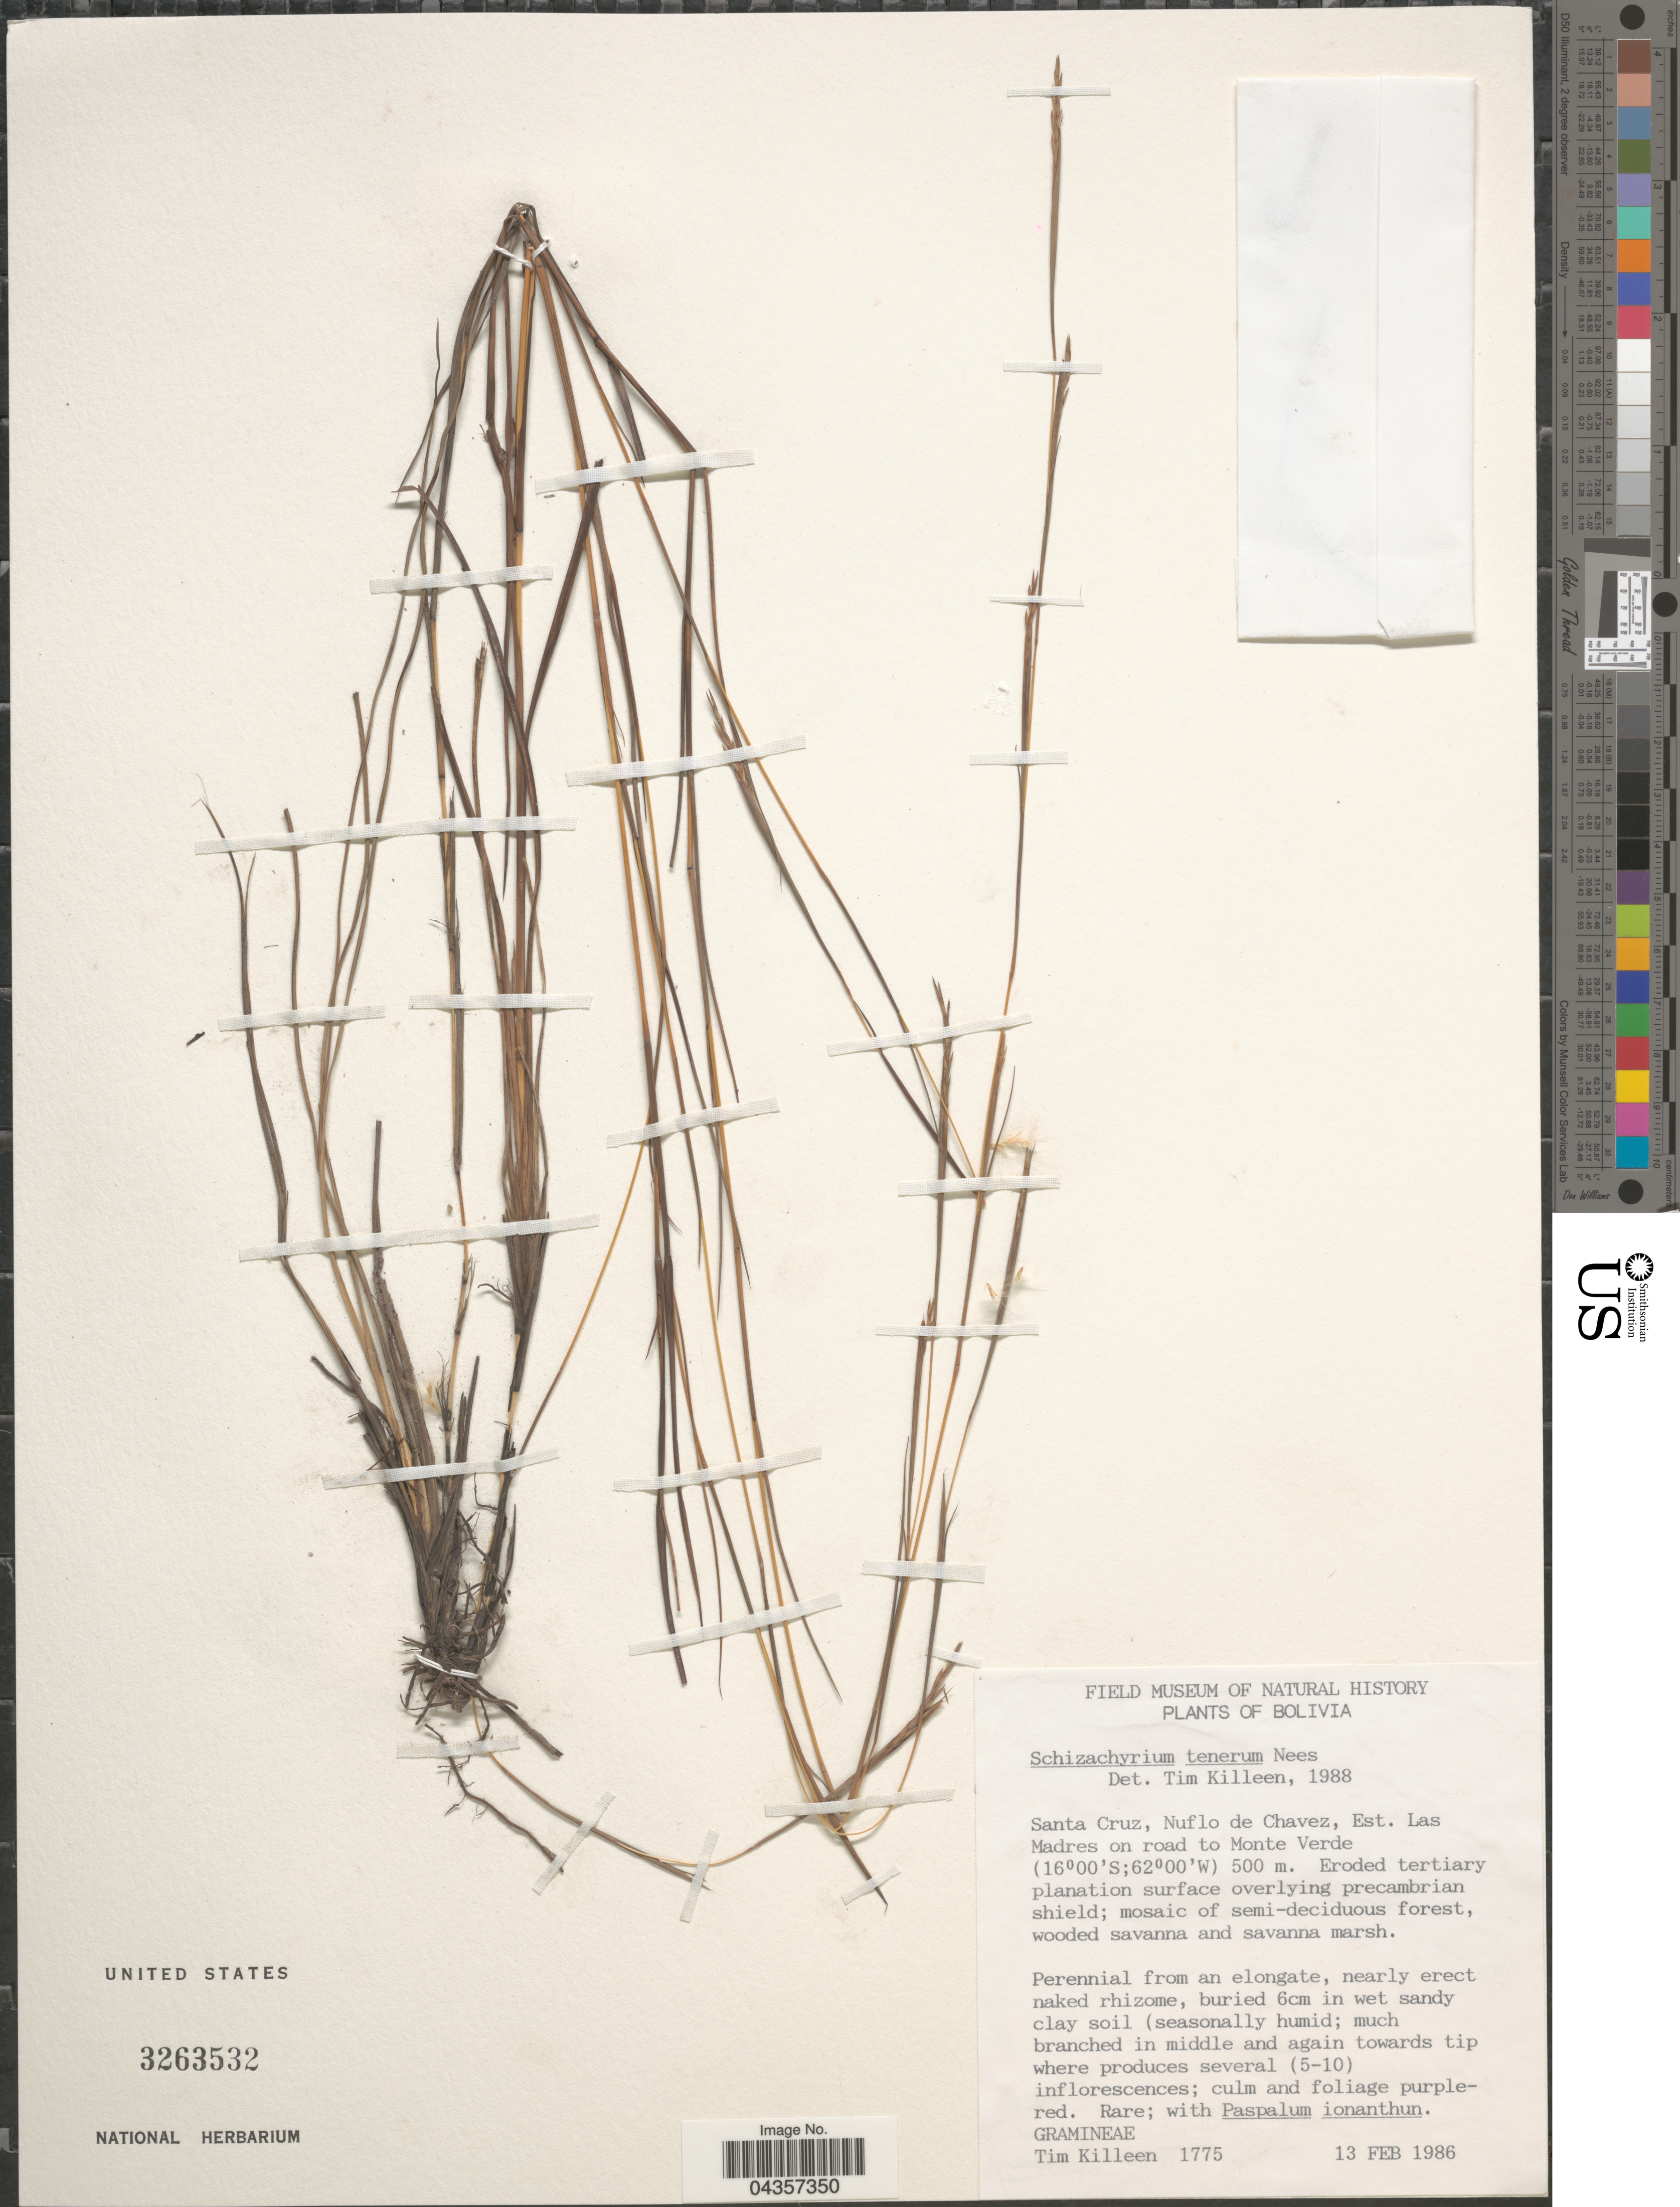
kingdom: Plantae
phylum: Tracheophyta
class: Liliopsida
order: Poales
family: Poaceae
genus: Schizachyrium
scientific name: Schizachyrium tenerum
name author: Nees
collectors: T. J. Killeen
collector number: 1775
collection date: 1986-02-13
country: Bolivia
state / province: Santa Cruz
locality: Nuflo de Chavez, Est. Las Madres on road to Monte Verde.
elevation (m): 500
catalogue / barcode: US 3263532